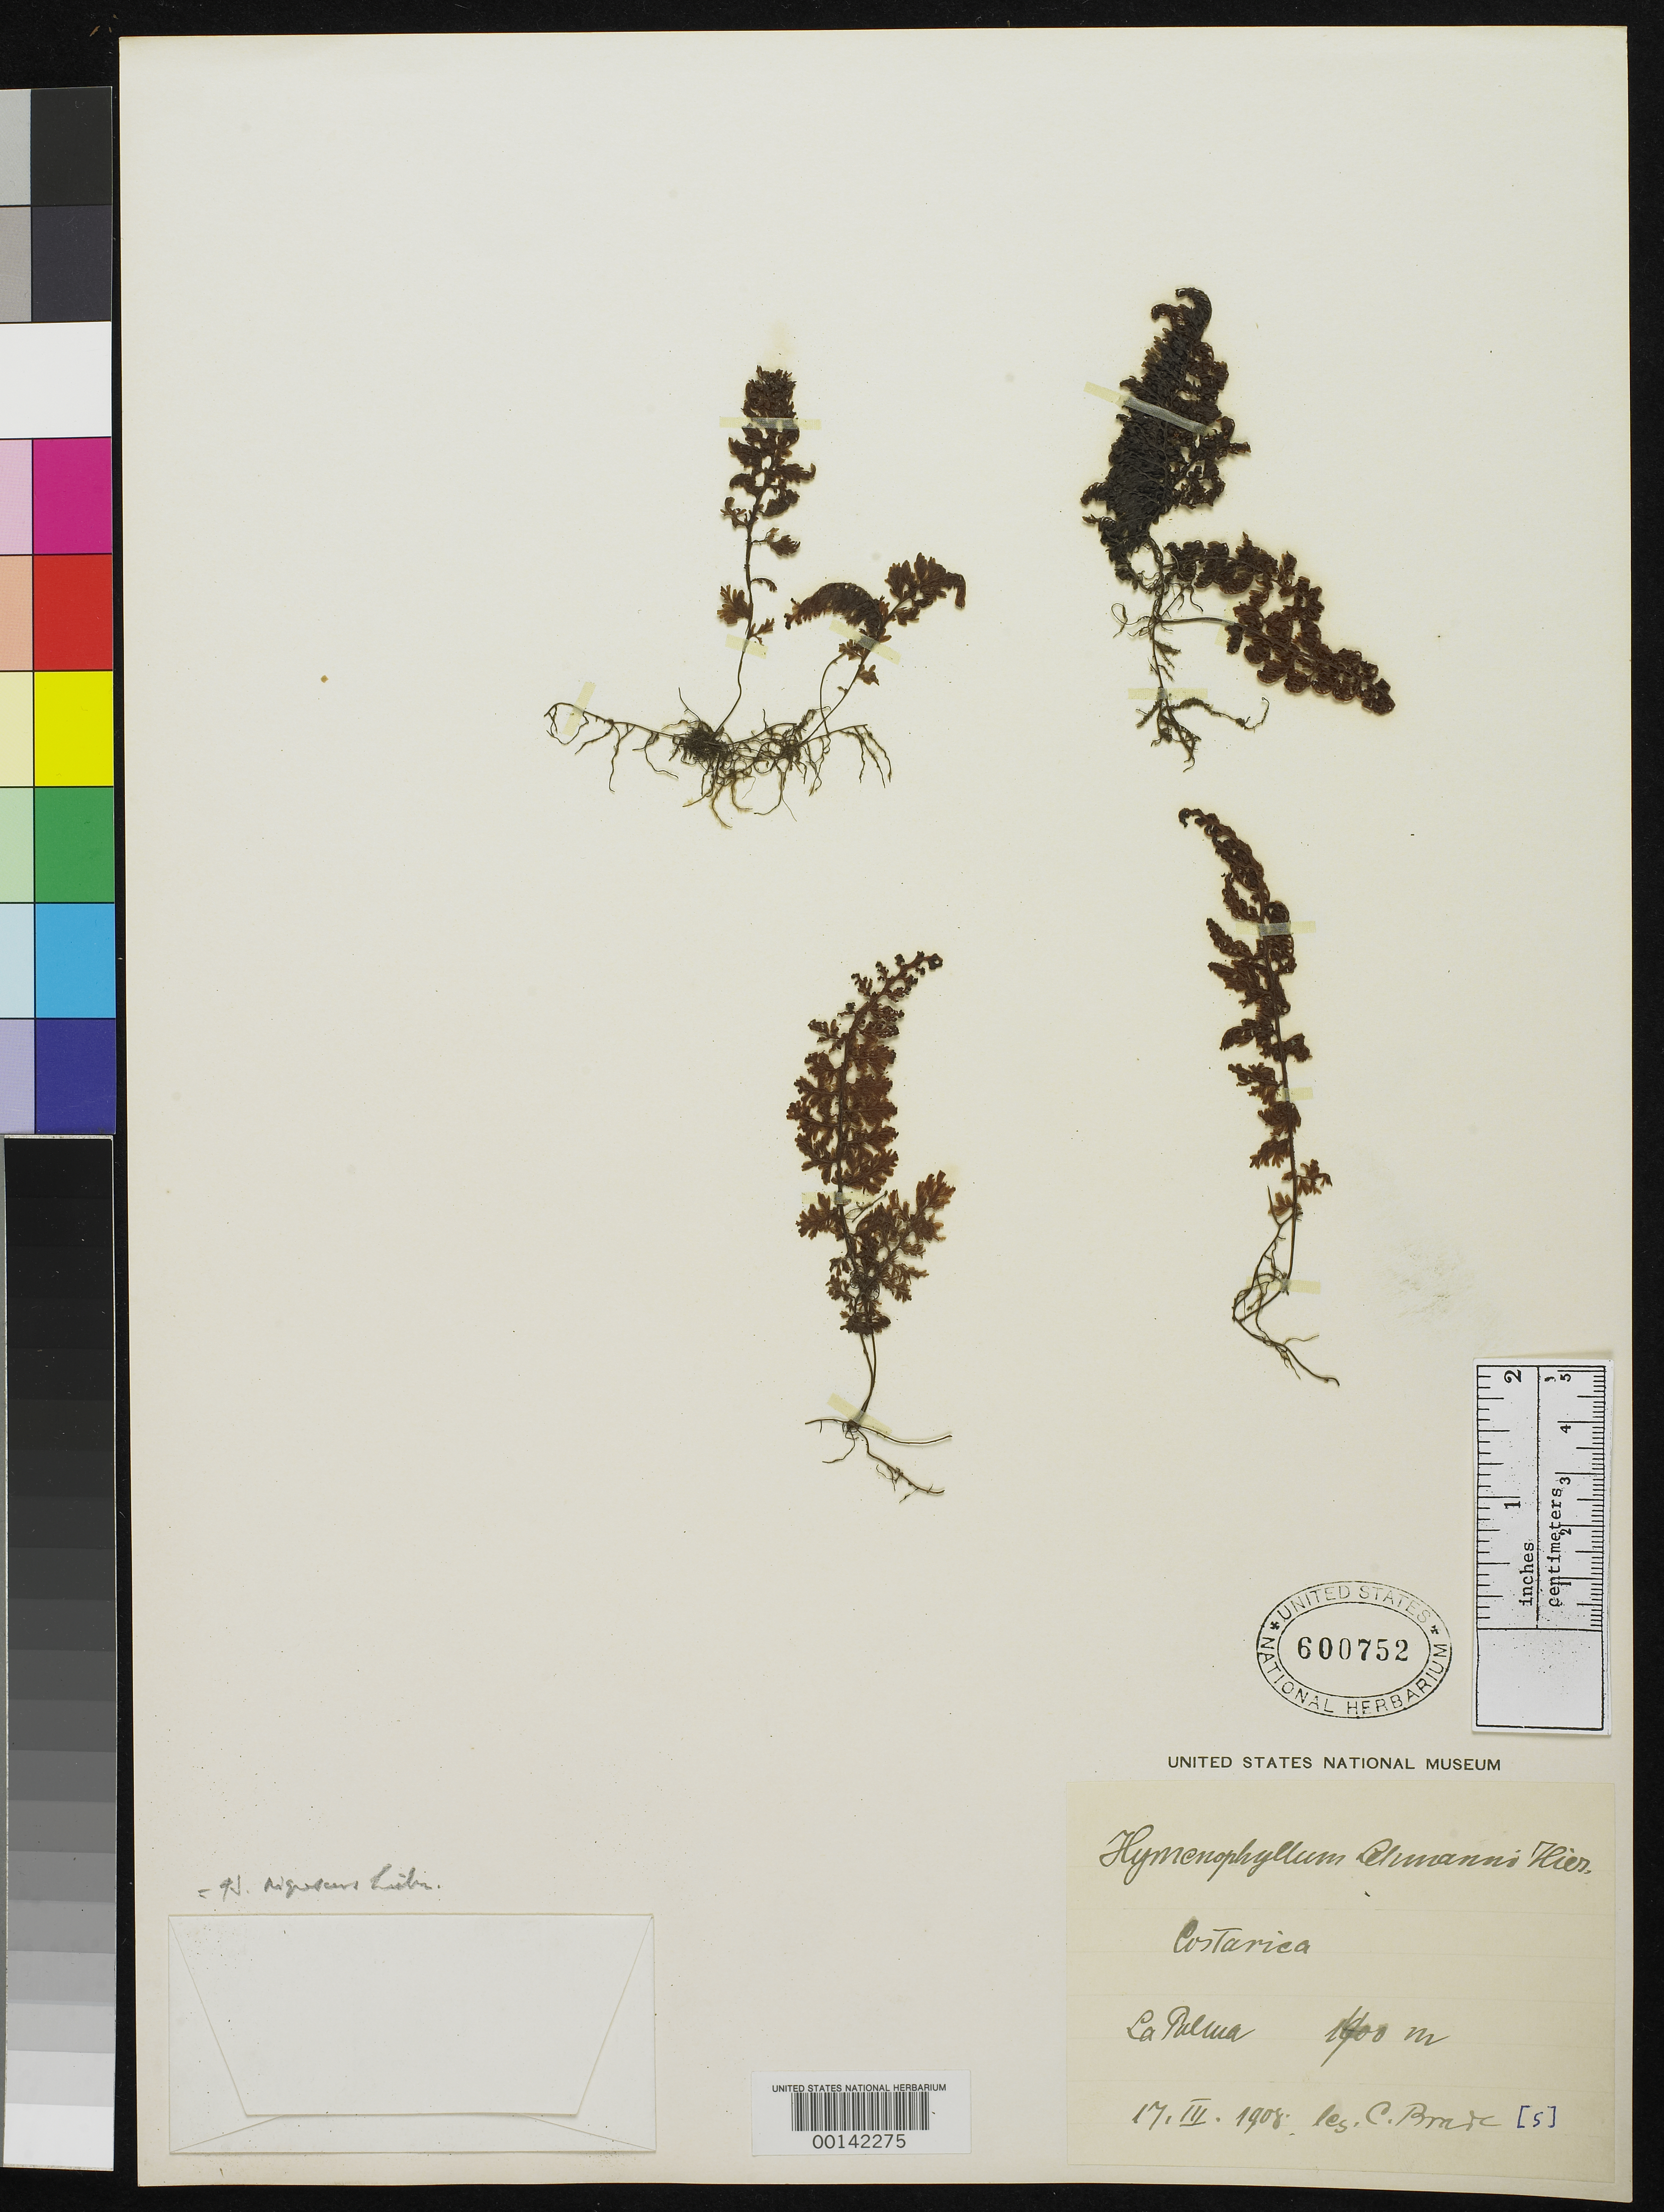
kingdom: Plantae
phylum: Tracheophyta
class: Polypodiopsida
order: Hymenophyllales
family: Hymenophyllaceae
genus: Hymenophyllum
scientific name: Hymenophyllum contextum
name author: Rosenst.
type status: Isosyntype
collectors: A. C. Brade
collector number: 5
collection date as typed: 17 Mar 1908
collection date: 1908-03-17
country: Costa Rica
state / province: San José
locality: La Palma.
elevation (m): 1400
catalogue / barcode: US 600752